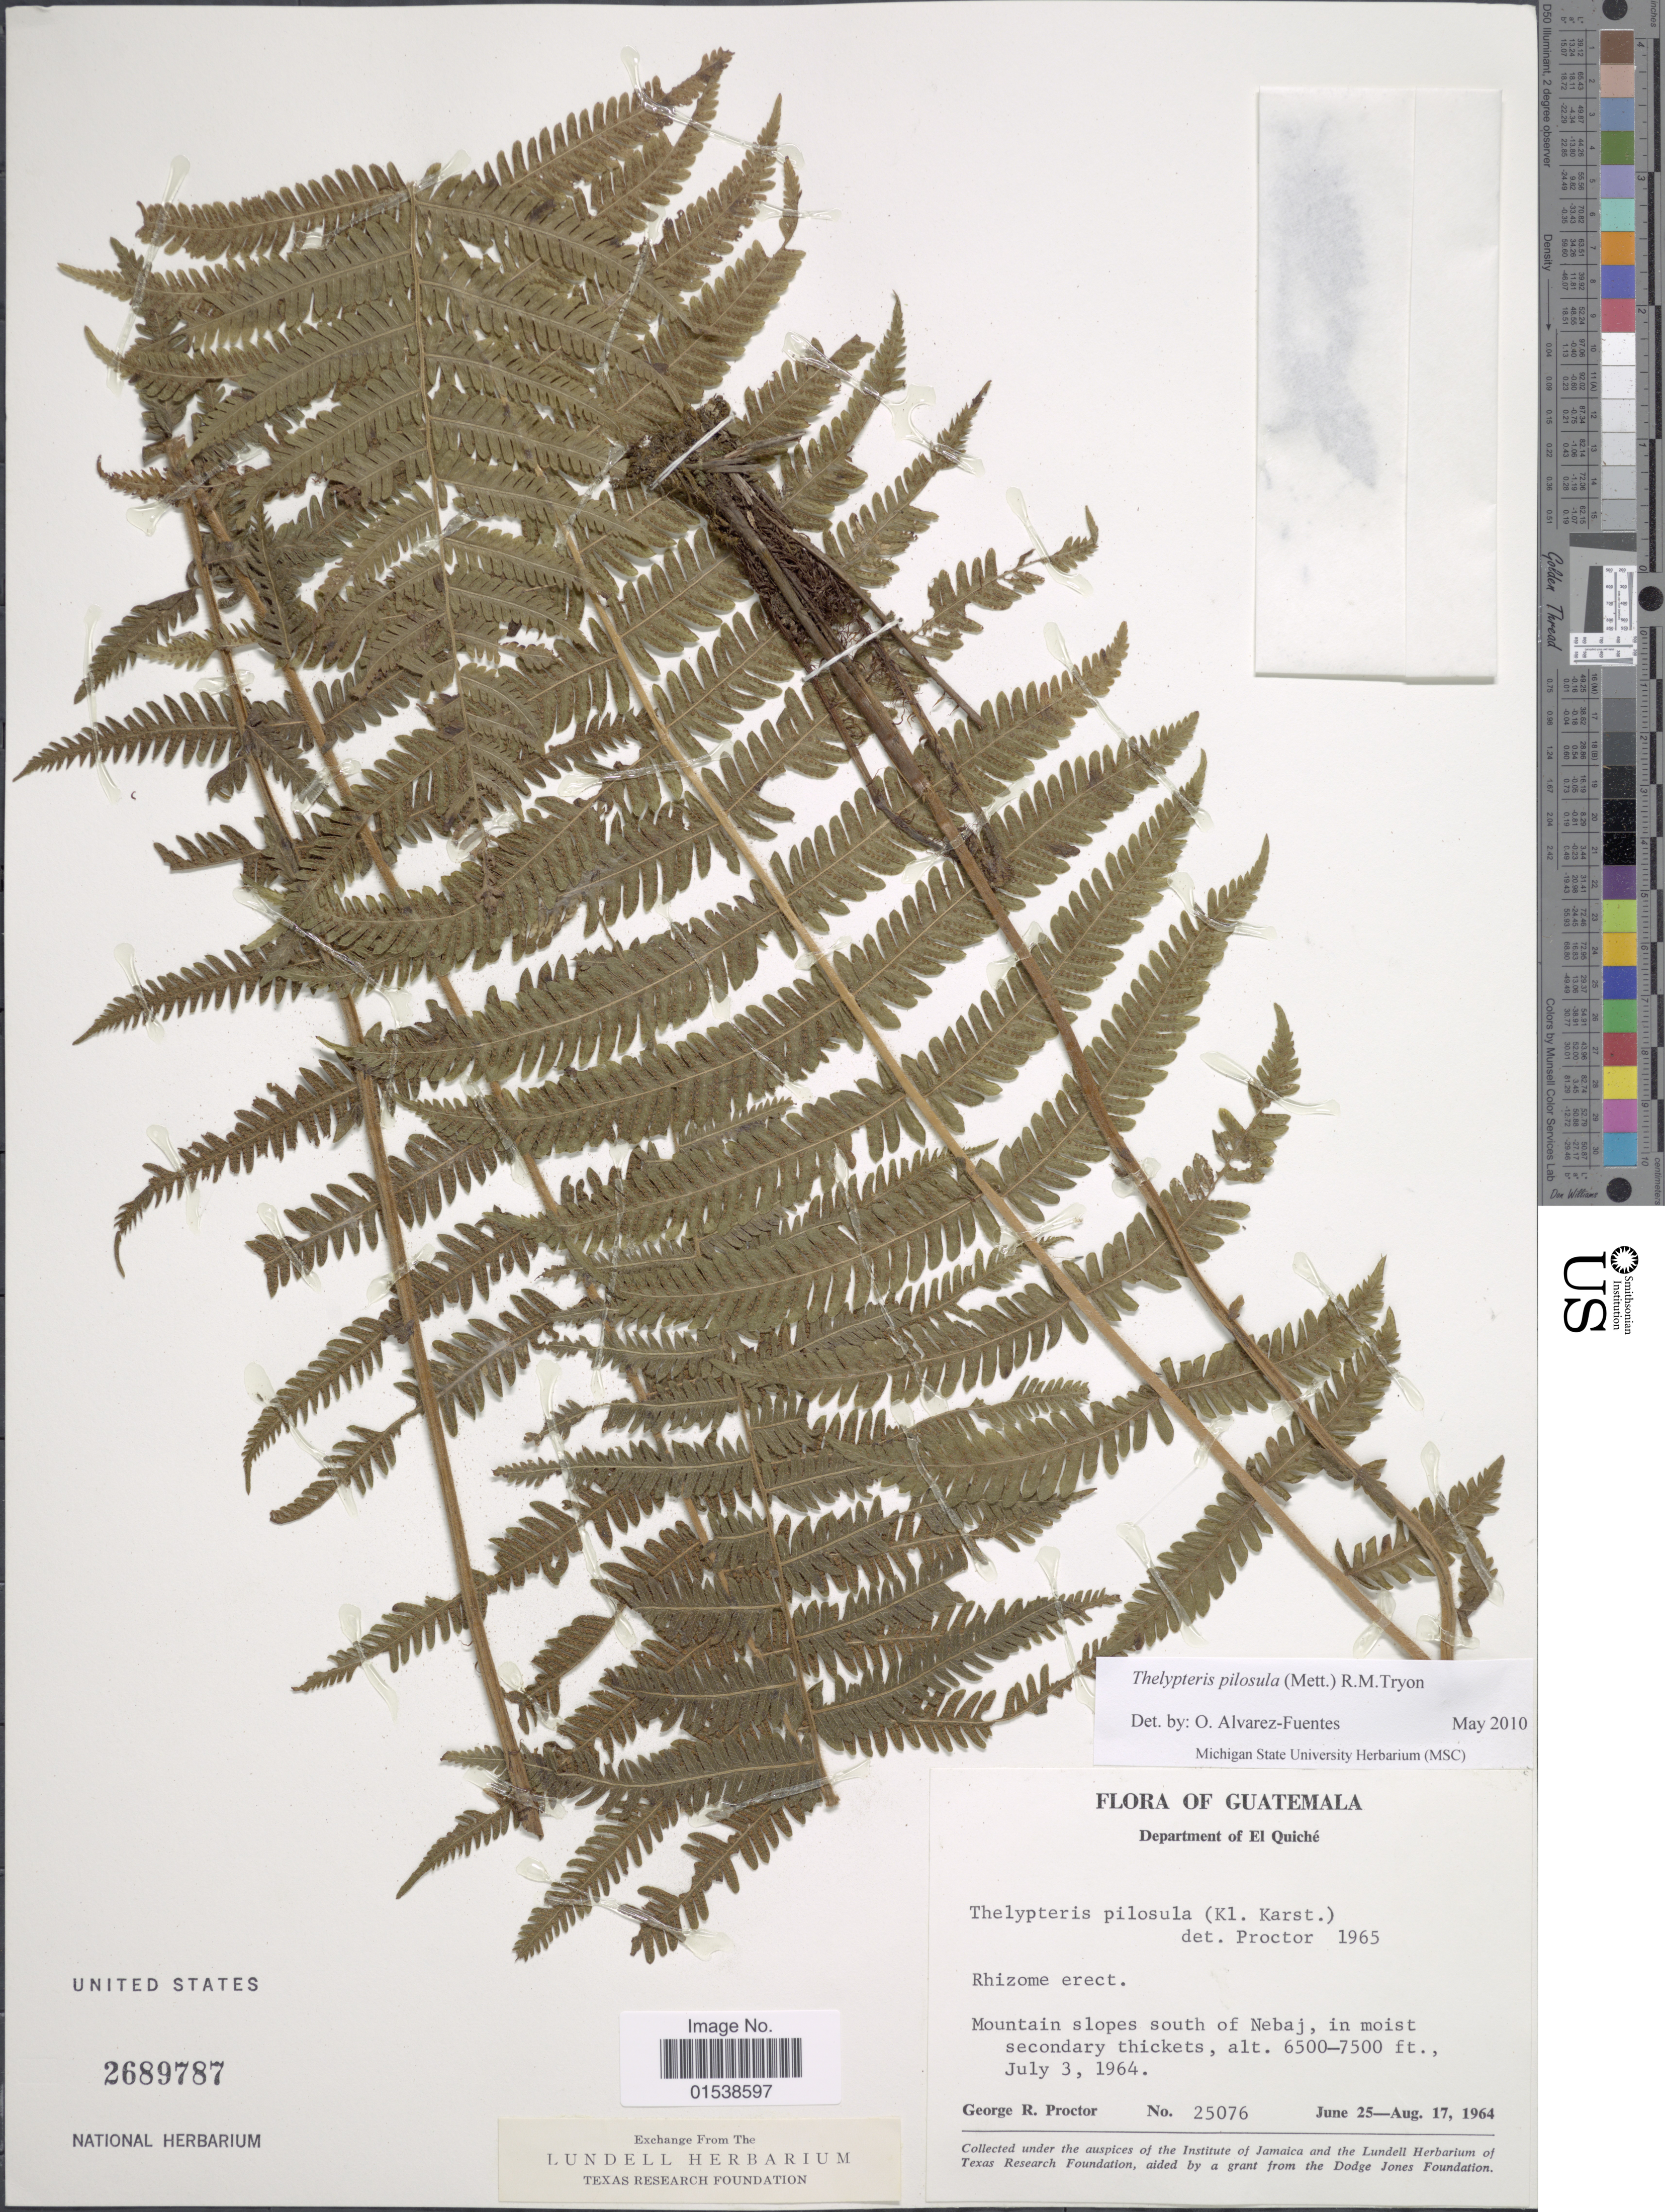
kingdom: Plantae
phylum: Tracheophyta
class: Polypodiopsida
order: Polypodiales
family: Thelypteridaceae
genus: Amauropelta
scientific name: Amauropelta pilosula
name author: (Klotzsch & H. Karst.) Á. Löve & D. Löve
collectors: G. R. Proctor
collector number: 25076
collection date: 1964-07-03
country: Guatemala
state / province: El Quiché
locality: Department of El Quiche, mountain slopes south of Nebaj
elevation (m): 1981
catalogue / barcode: US 2689787